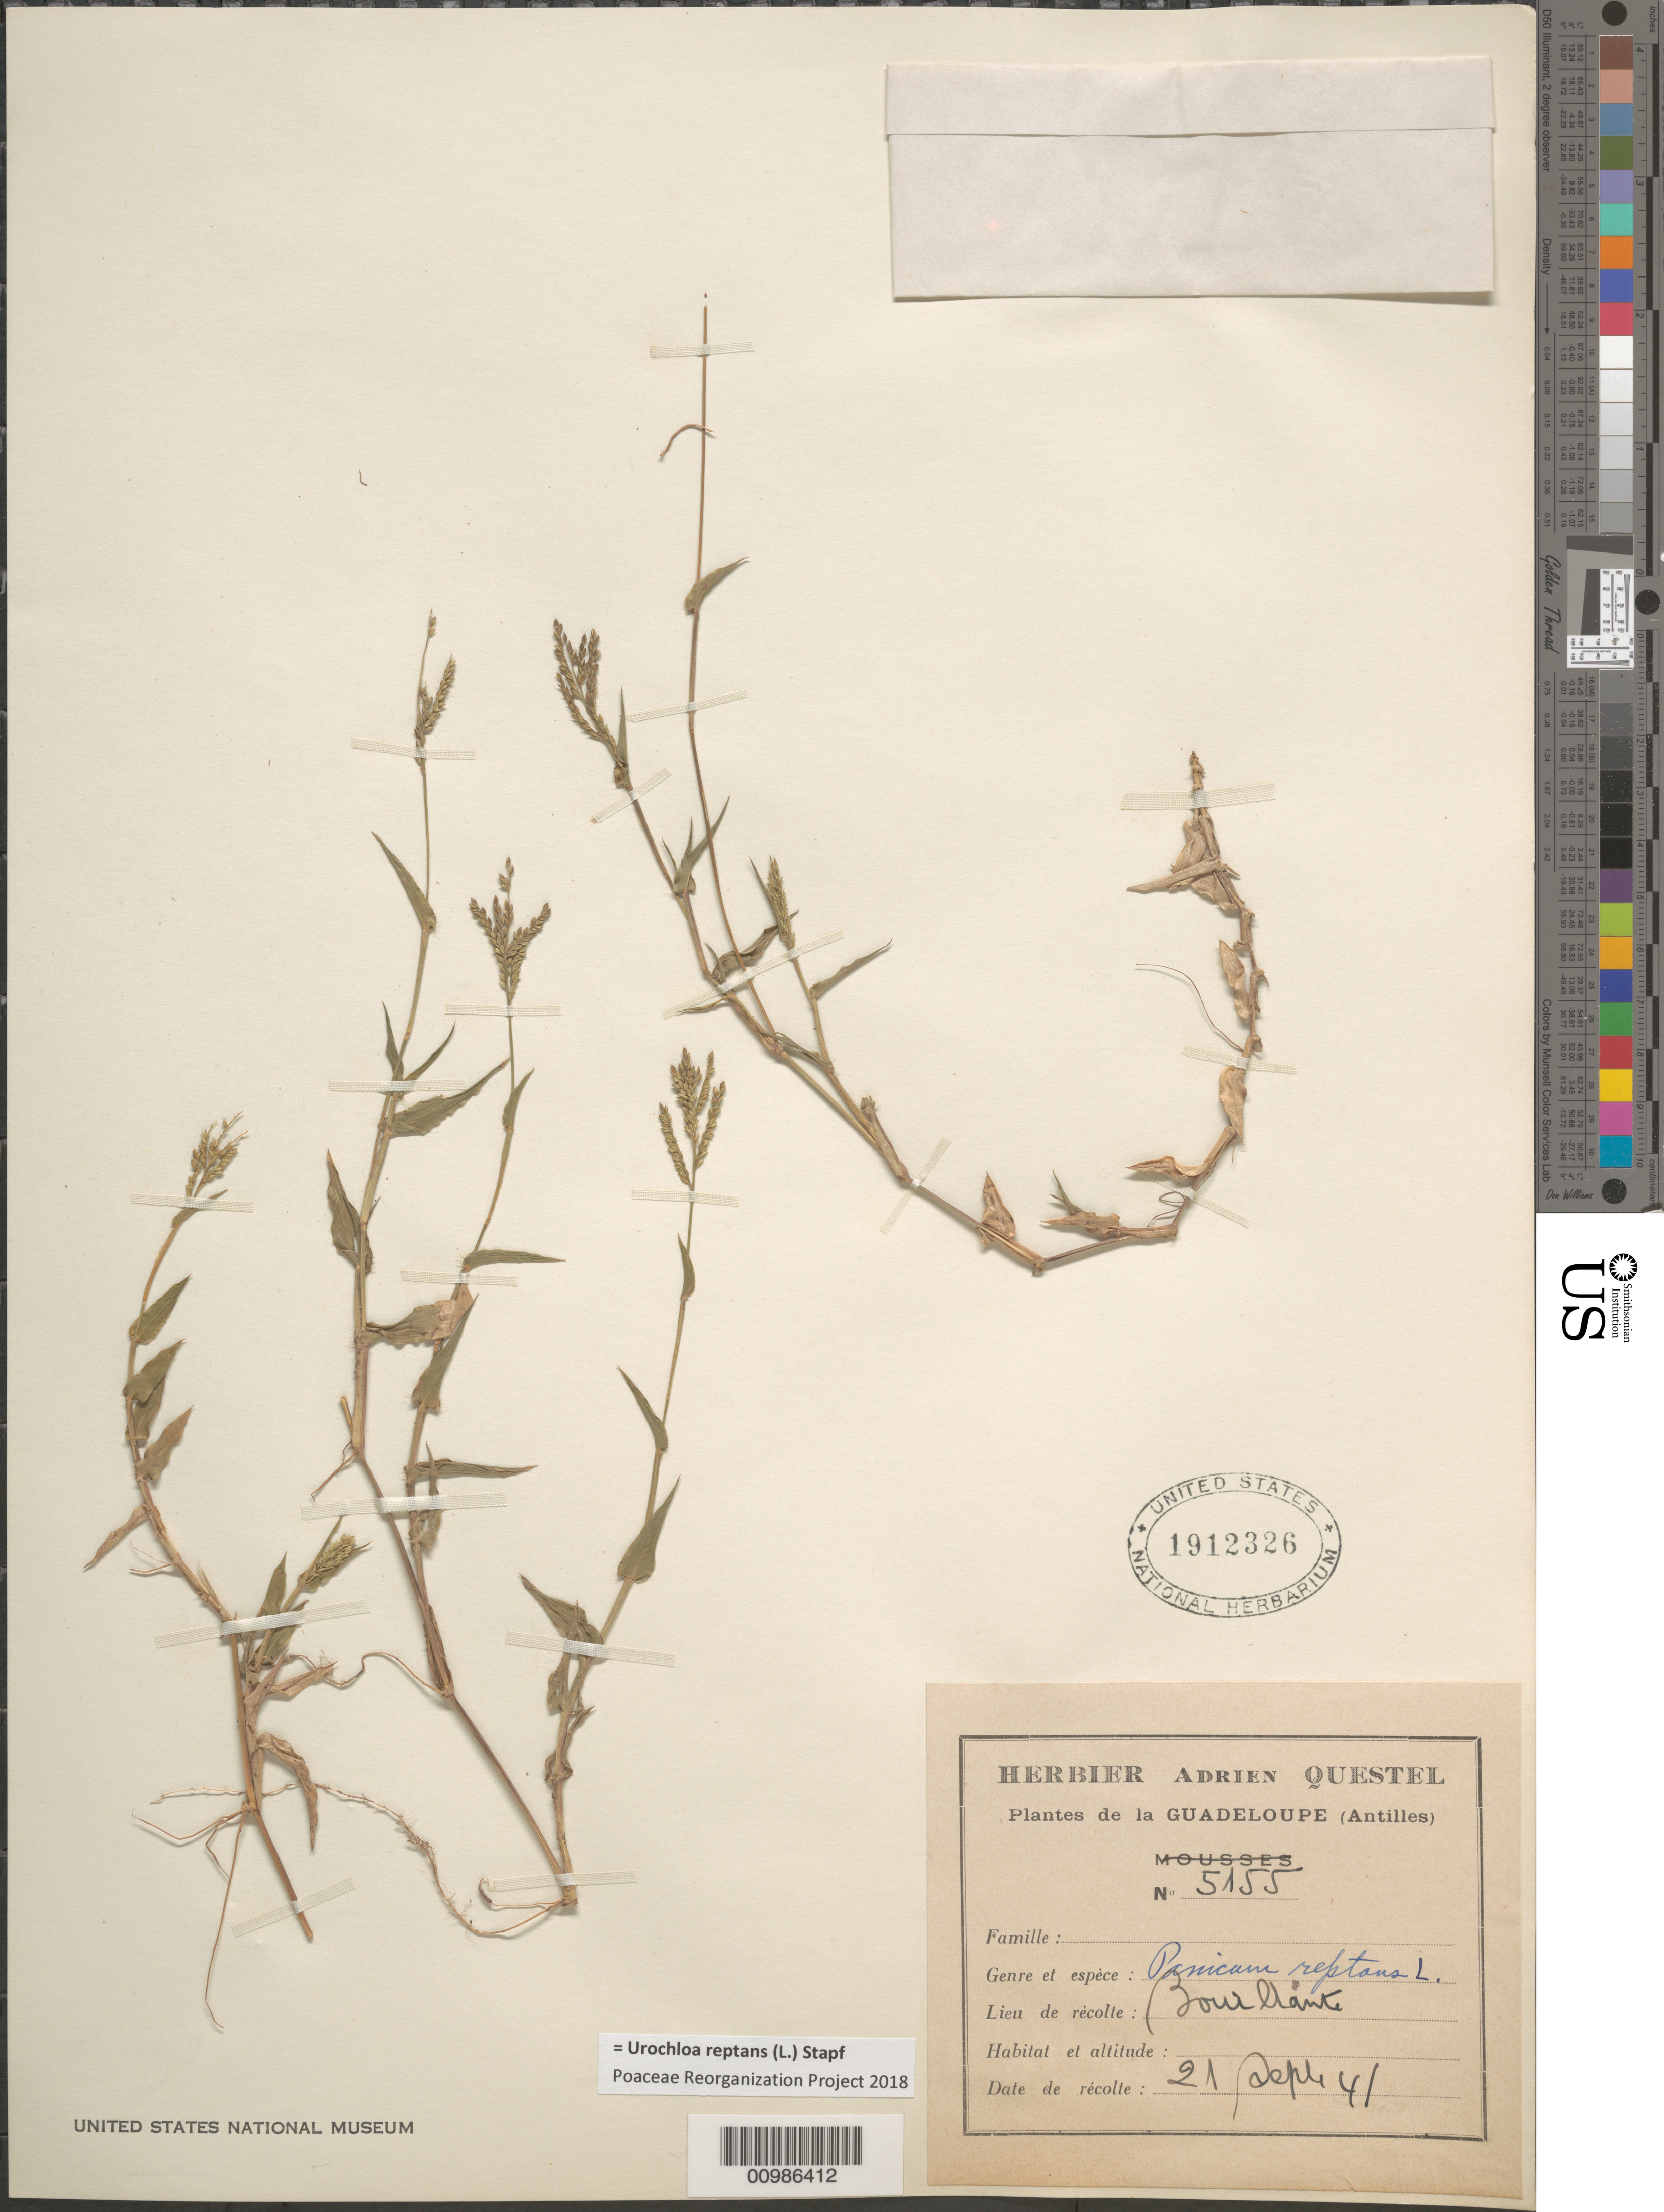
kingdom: Plantae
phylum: Tracheophyta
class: Liliopsida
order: Poales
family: Poaceae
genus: Brachiaria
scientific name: Brachiaria reptans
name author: (L.) C.E. Hubb. & C.A. Gardner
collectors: A. Questel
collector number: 5155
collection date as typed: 21 Sep 1941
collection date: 1941-09-21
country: Guadeloupe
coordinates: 0 N, 0 E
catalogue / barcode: US 1912326